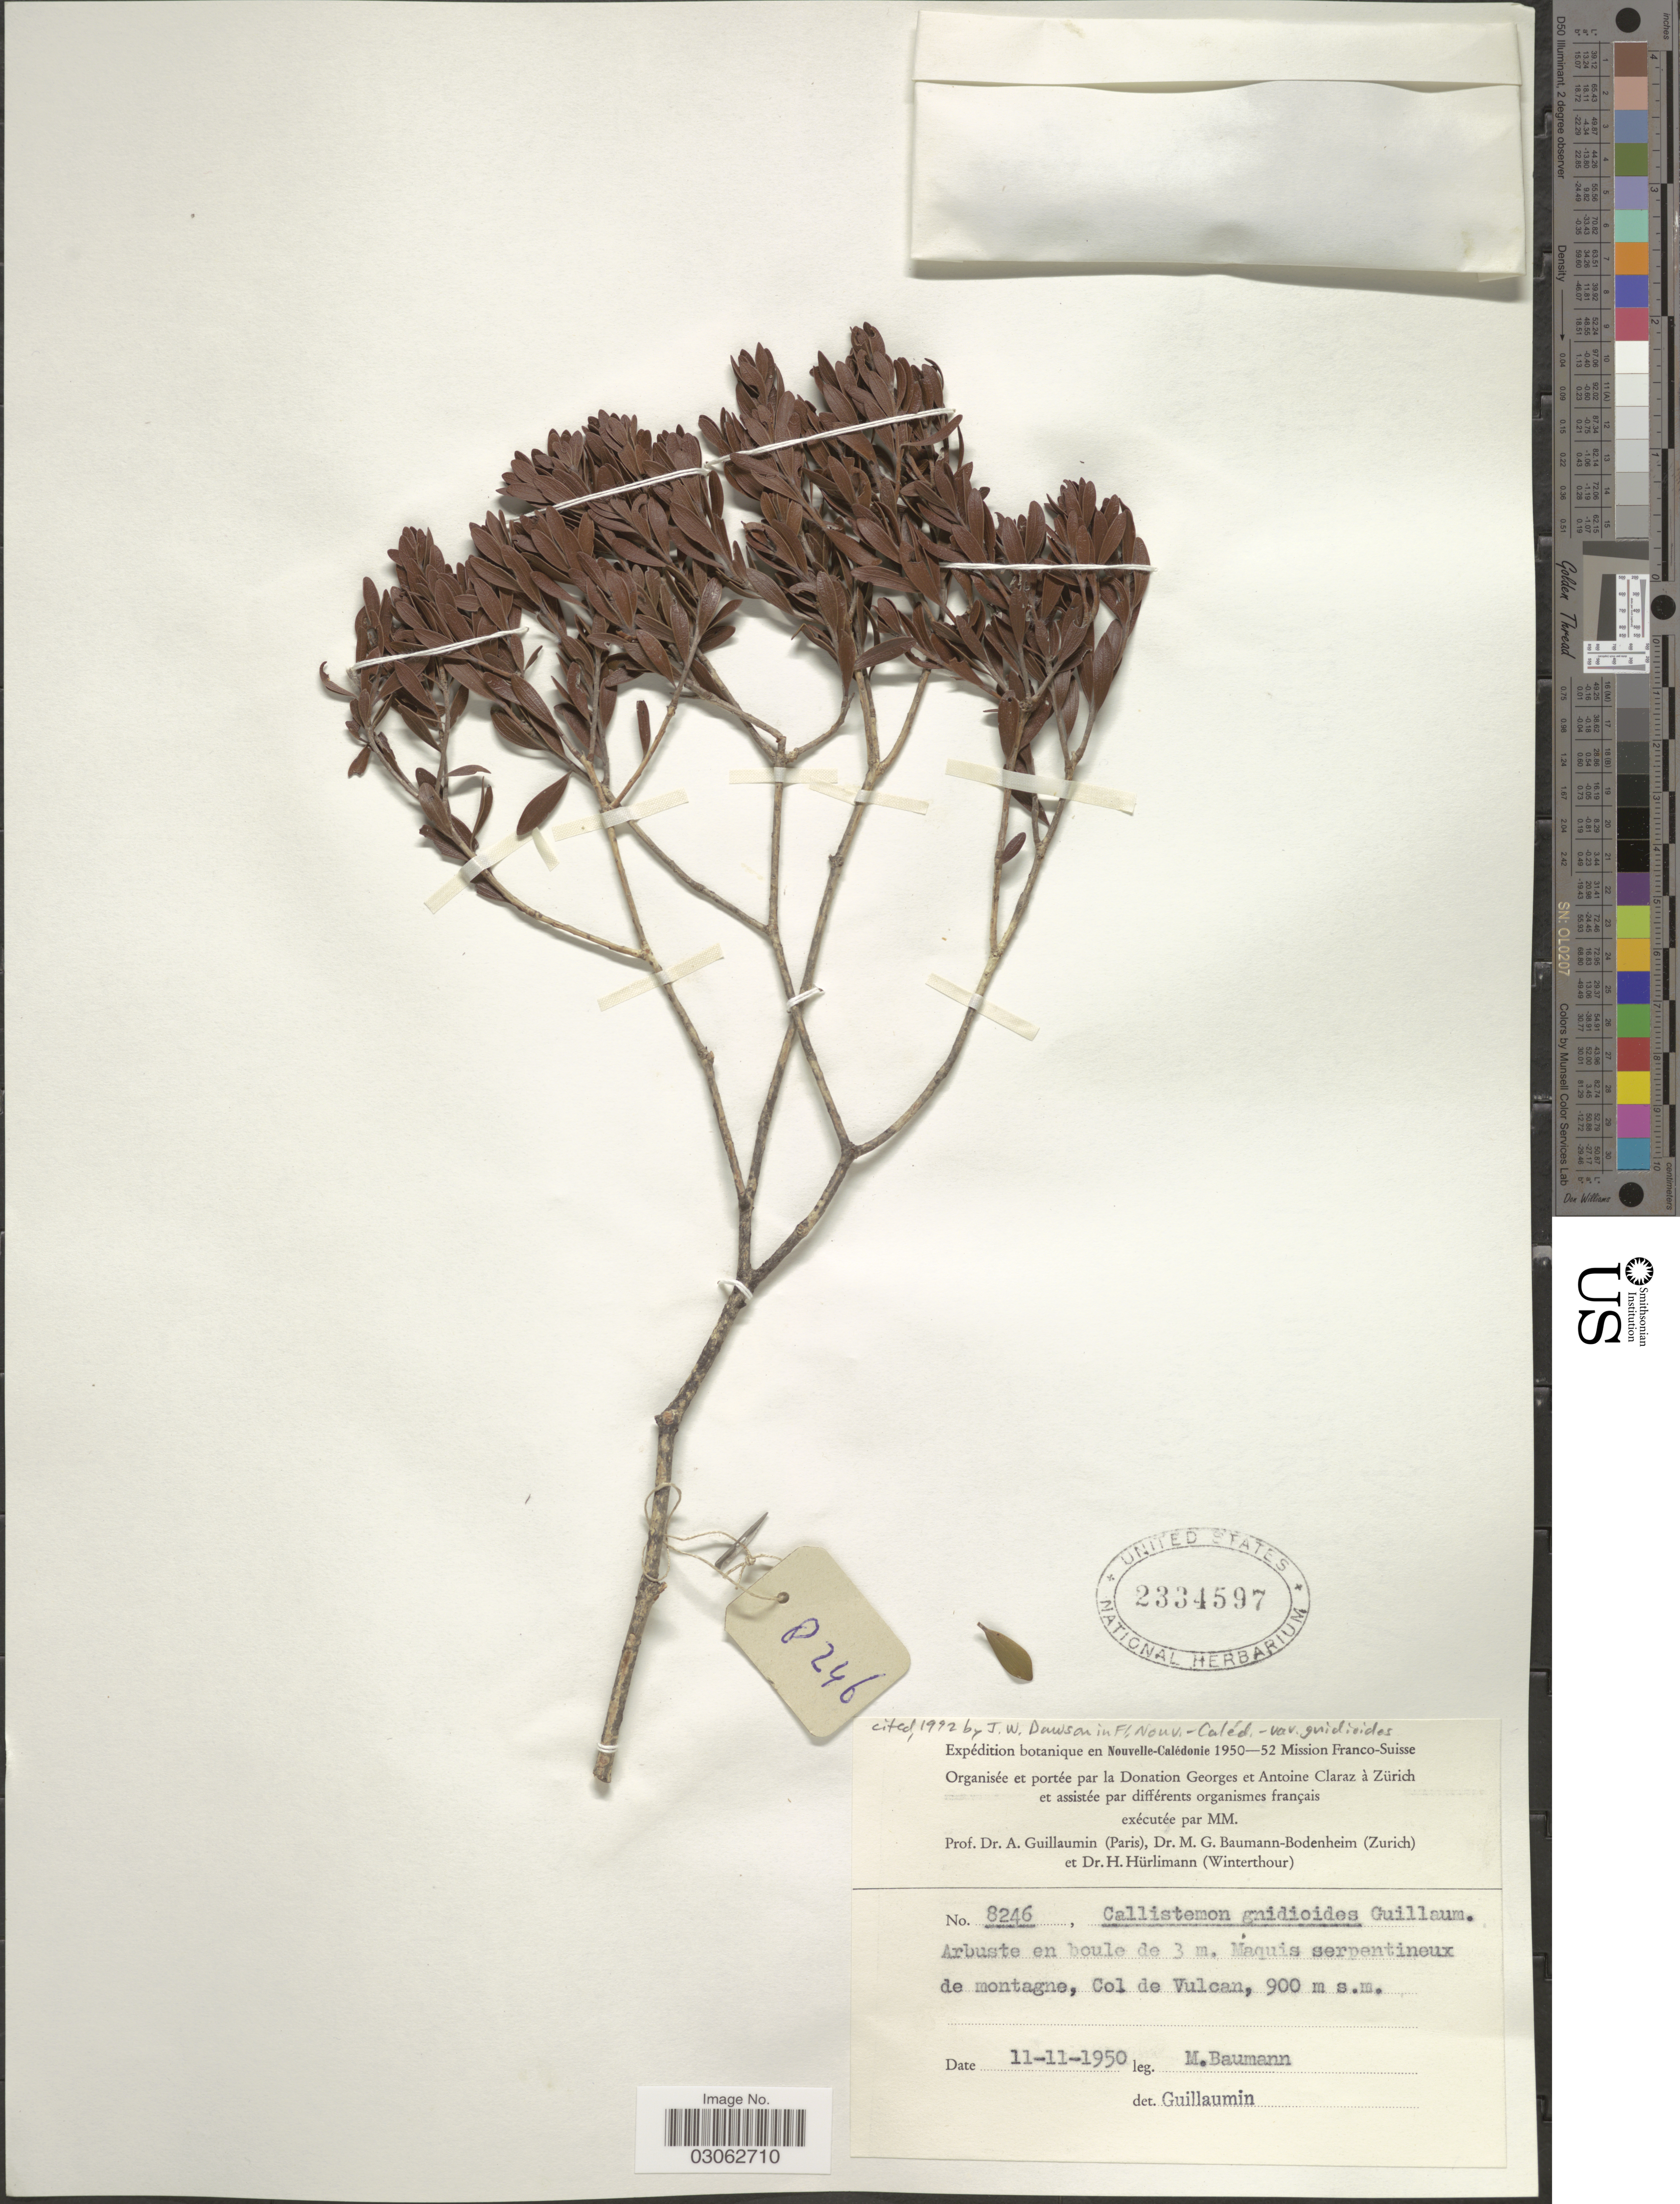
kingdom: Plantae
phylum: Tracheophyta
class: Magnoliopsida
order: Myrtales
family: Myrtaceae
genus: Callistemon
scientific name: Callistemon gnidioides var. gnidioides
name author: Guillaumin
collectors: M. Baumann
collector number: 8246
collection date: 1950-11-11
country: New Caledonia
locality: Col de Vulcan.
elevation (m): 900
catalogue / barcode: US 2334597